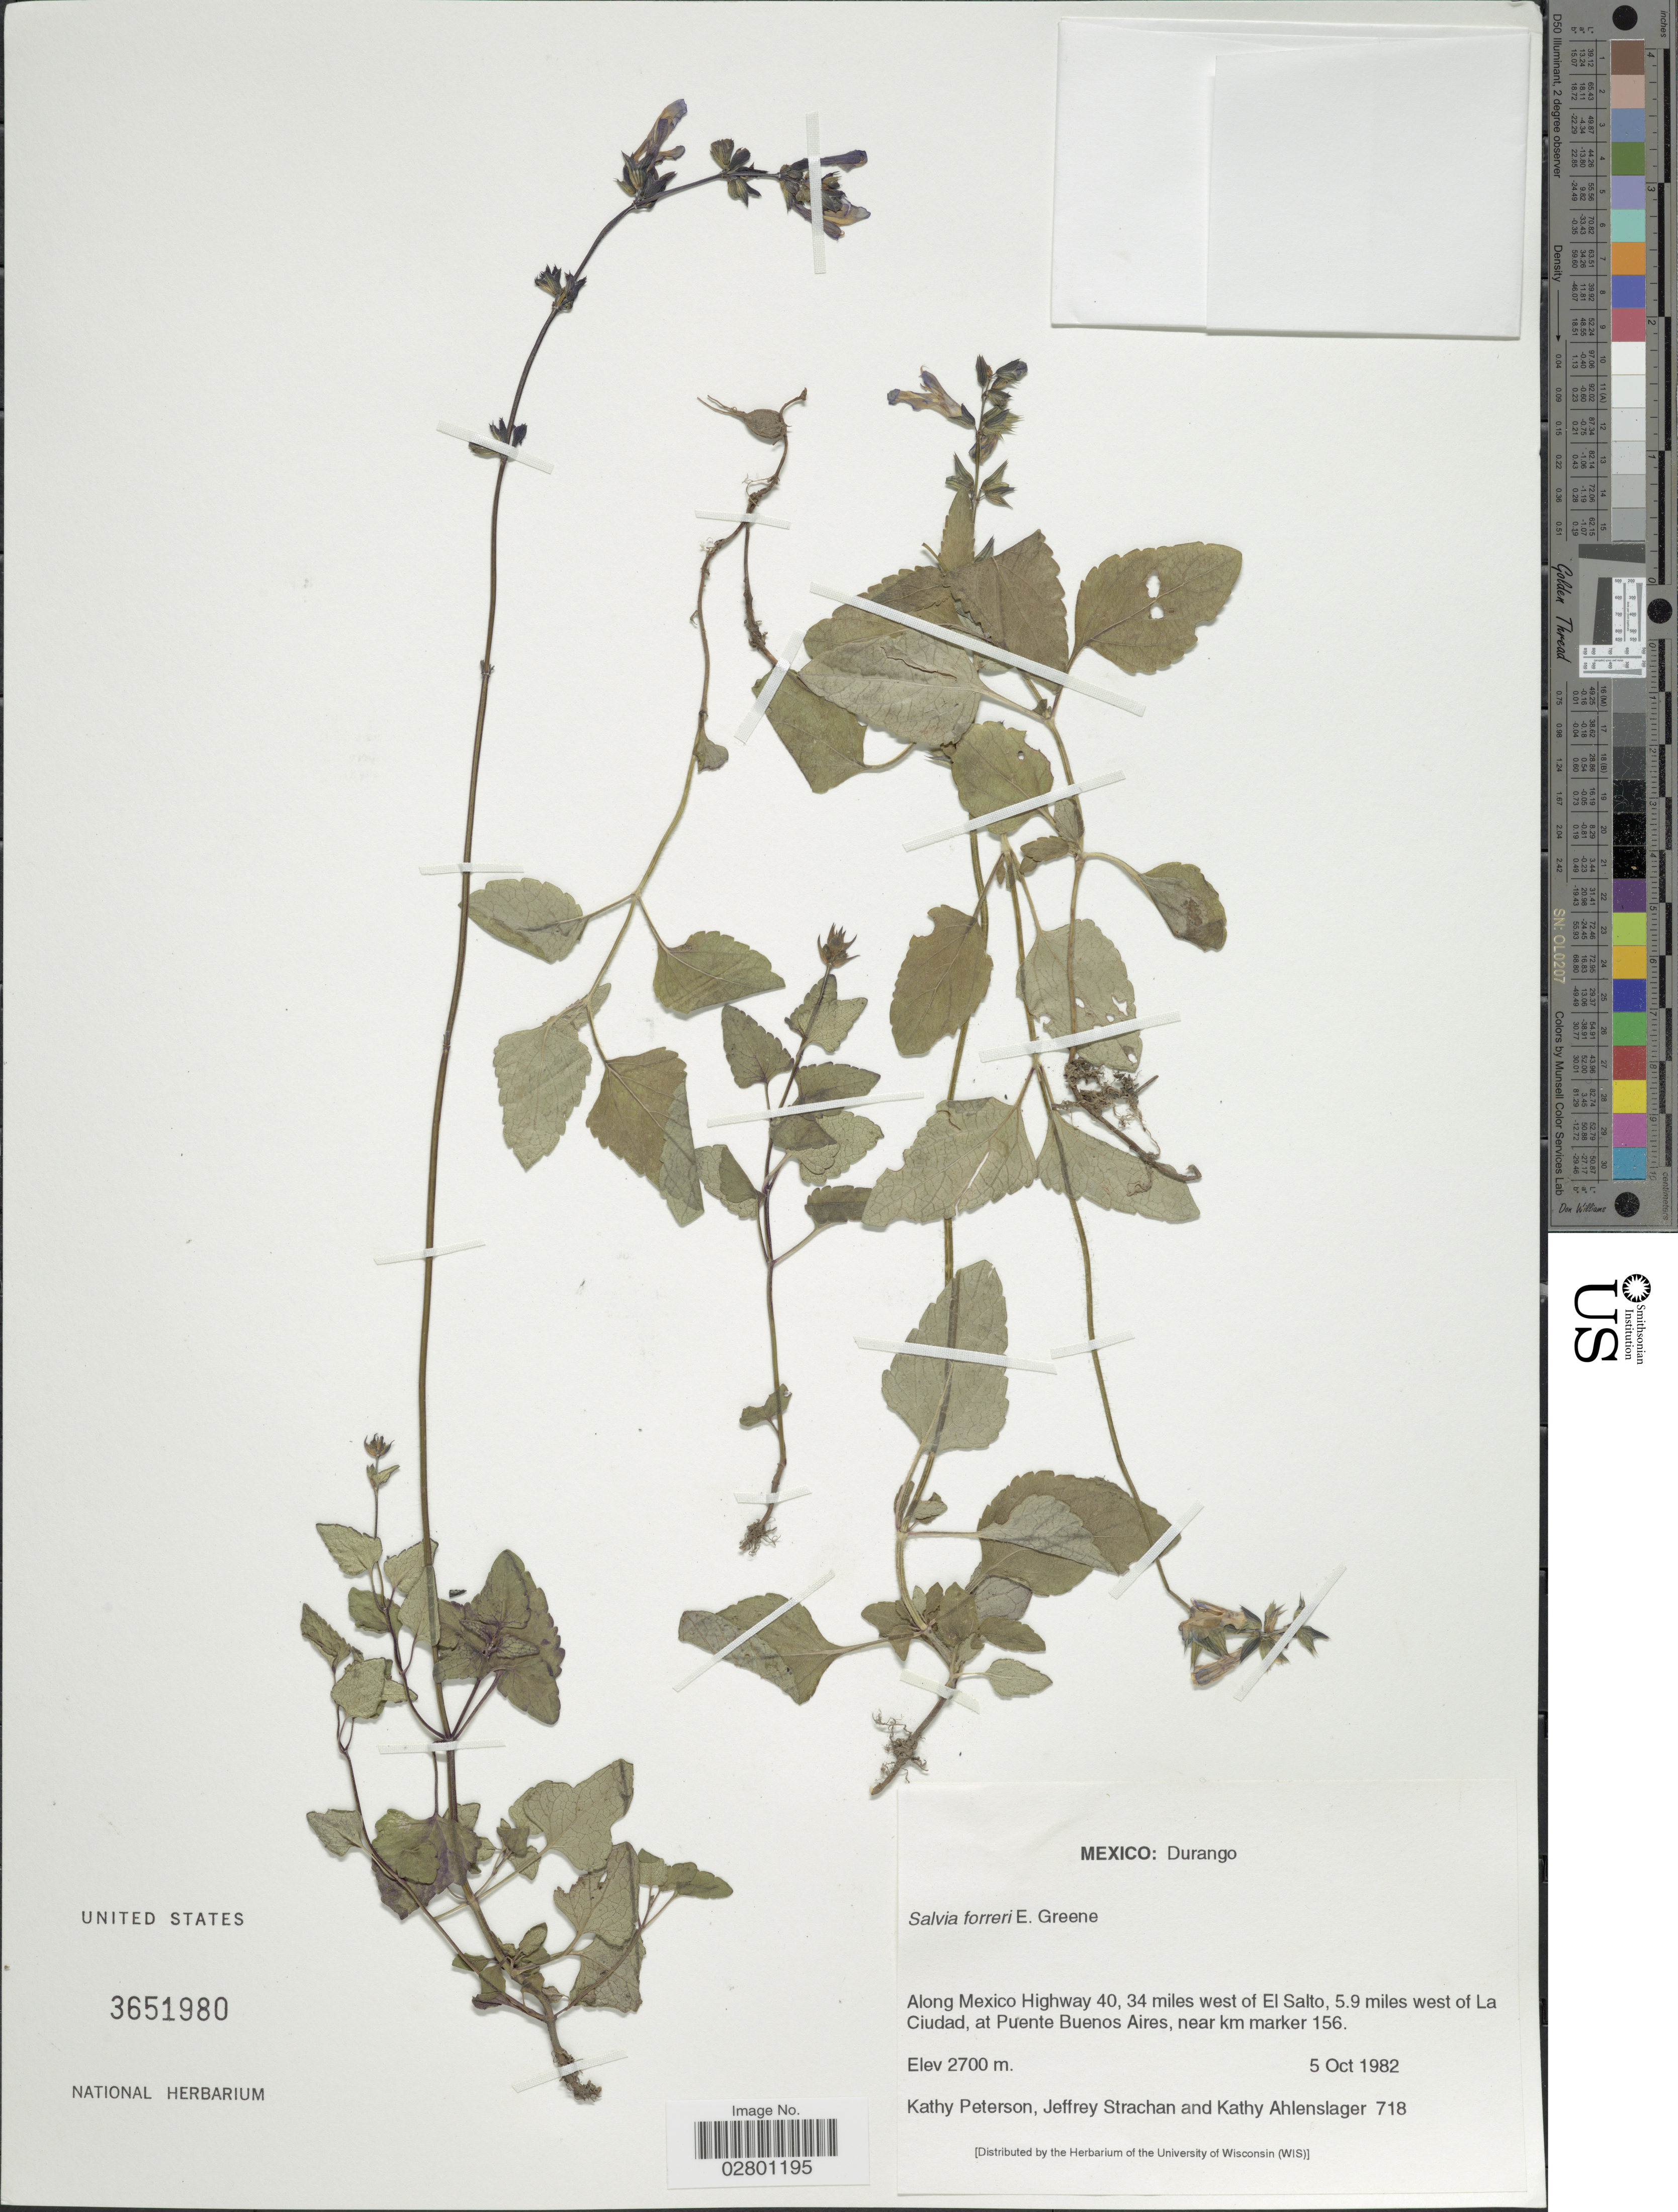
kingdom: Plantae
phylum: Tracheophyta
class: Magnoliopsida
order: Lamiales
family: Lamiaceae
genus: Salvia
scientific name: Salvia forreri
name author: Greene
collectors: K. Peterson, J. Strachan & K. Ahlenslager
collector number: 718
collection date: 1982-10-05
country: Mexico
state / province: Durango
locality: Along Mexico Highway 40, 34 miles west of El Salto, 5.9 miles west of La Ciudad, at Puente Buenos Aires, near km marker 156.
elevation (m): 2700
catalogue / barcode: US 3651980